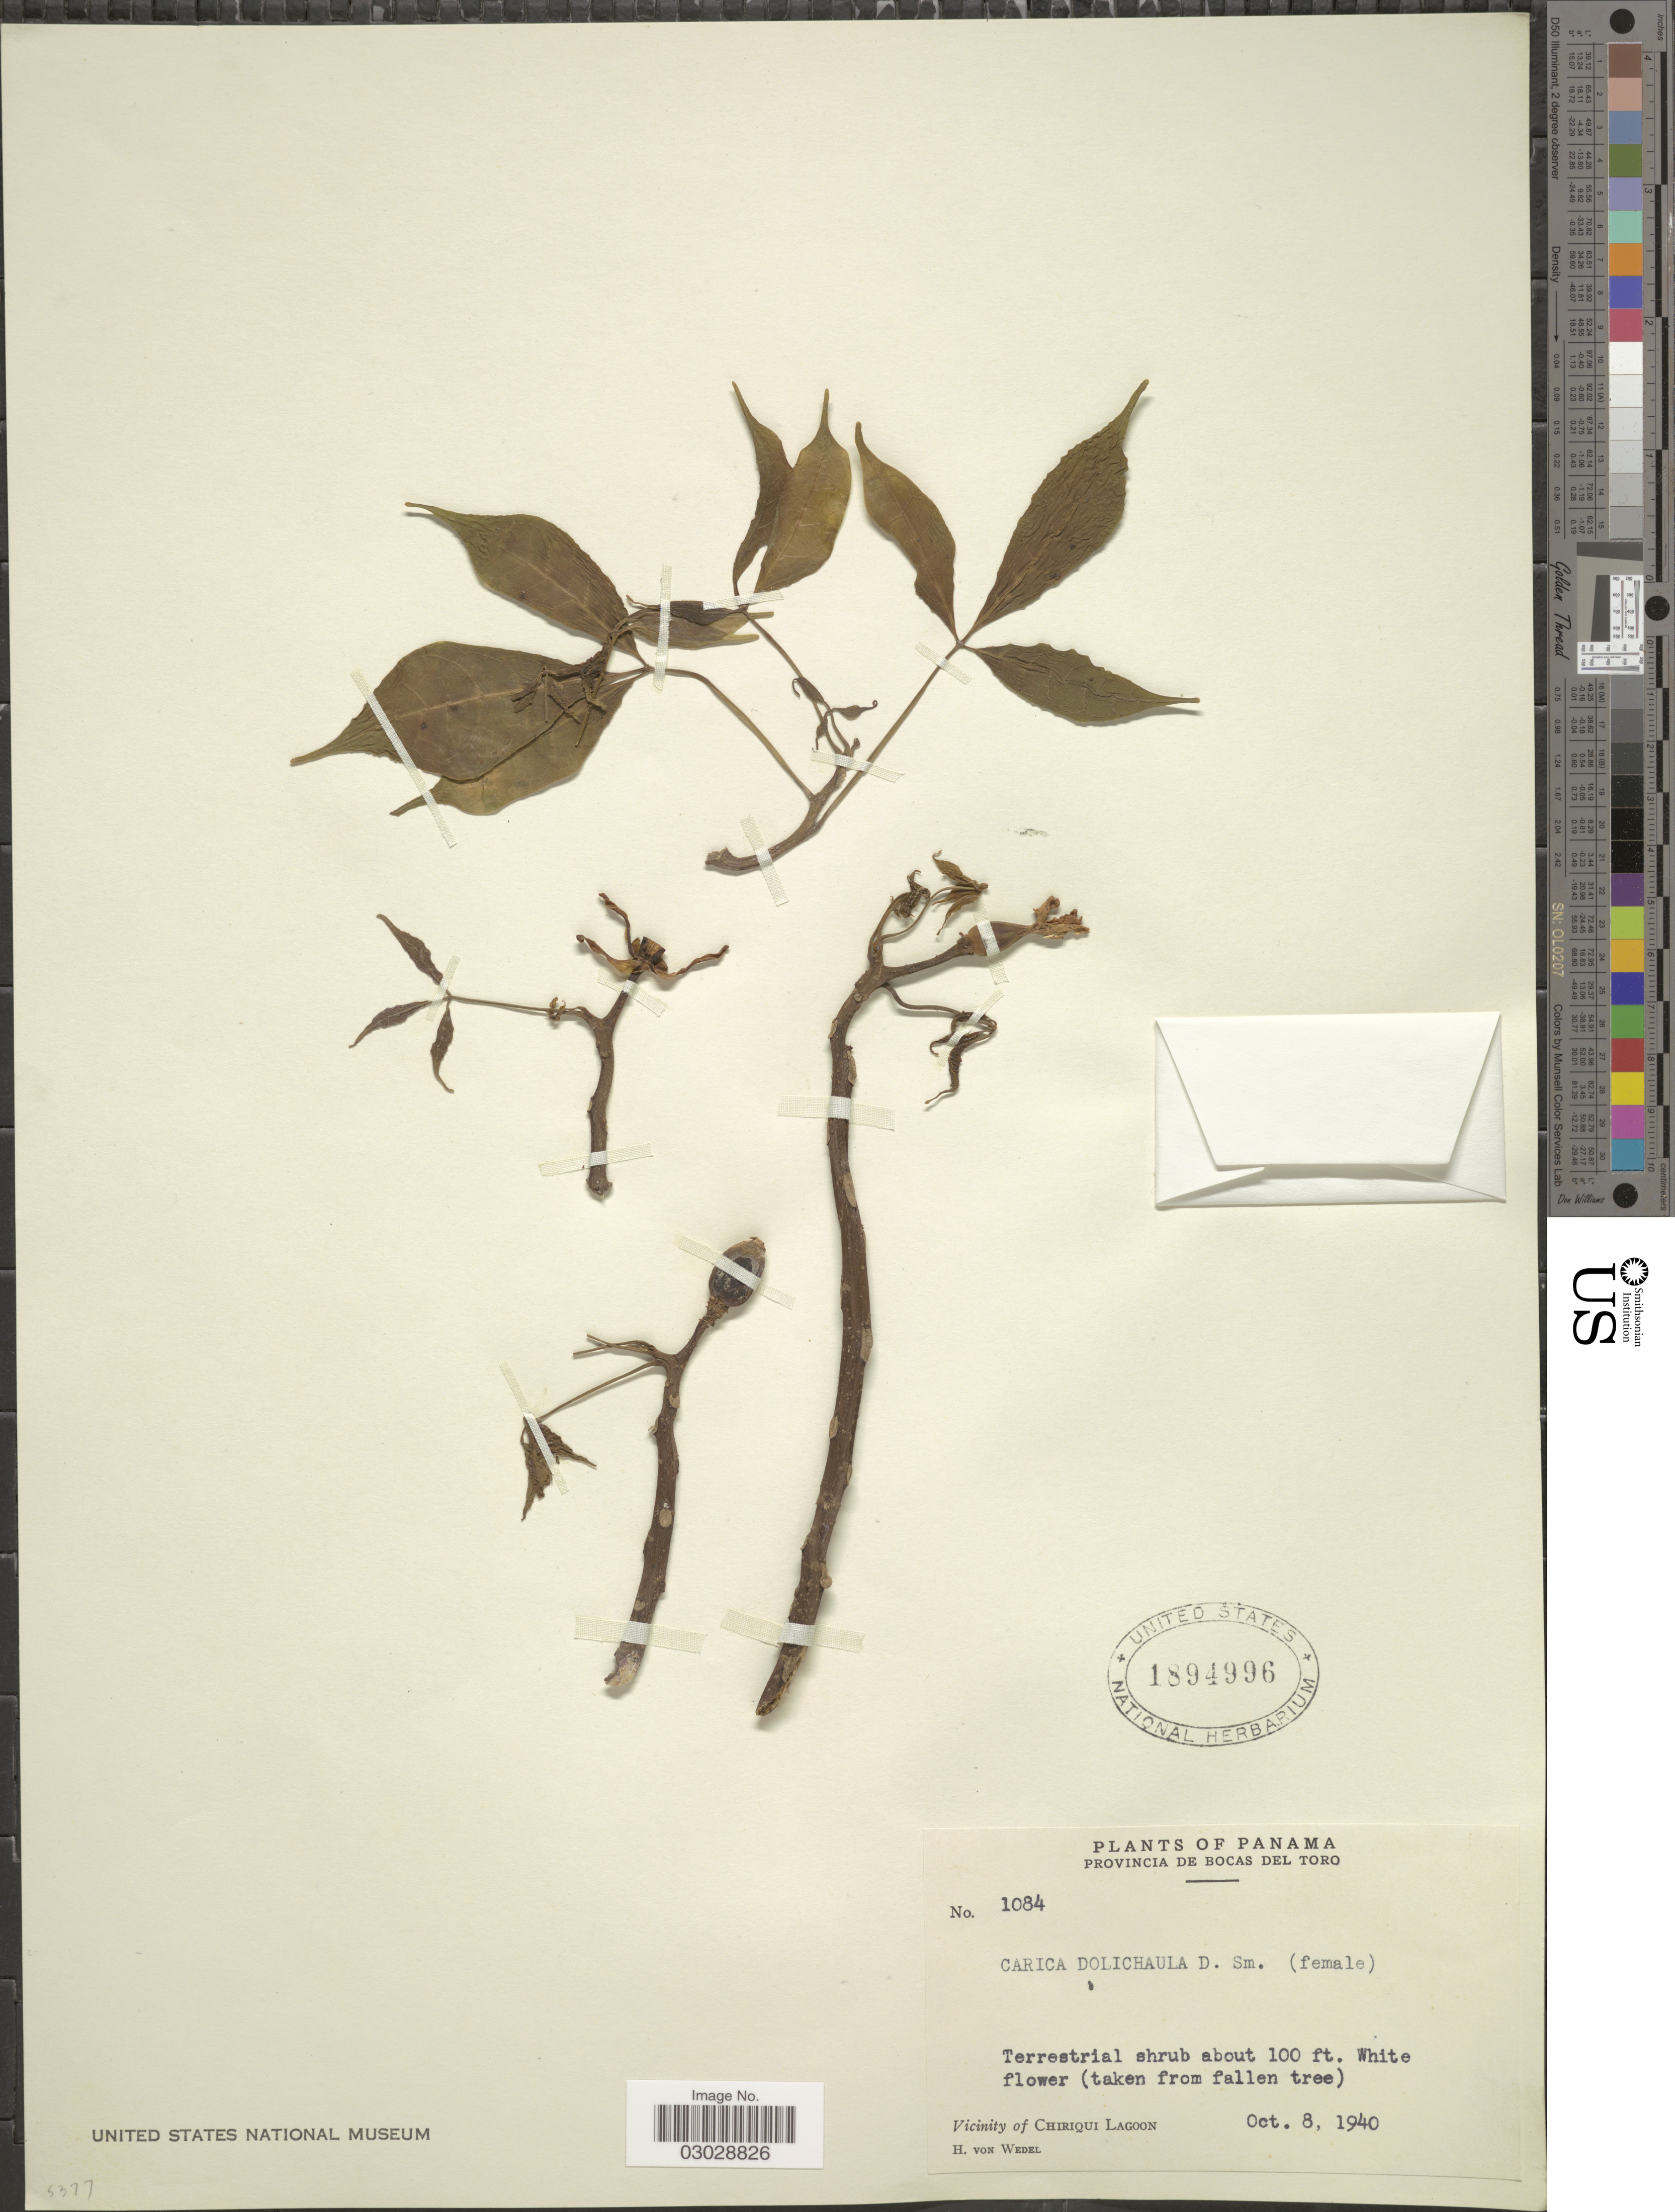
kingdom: Plantae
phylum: Tracheophyta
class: Magnoliopsida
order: Brassicales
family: Caricaceae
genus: Jacaratia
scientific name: Jacaratia dolichaula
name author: (Donn. Sm.) Woodson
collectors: H. von Wedel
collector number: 1084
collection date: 1940-10-08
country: Panama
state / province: Bocas del Toro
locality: Vicinity of Chiriqui Lagoon.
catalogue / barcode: US 1894996